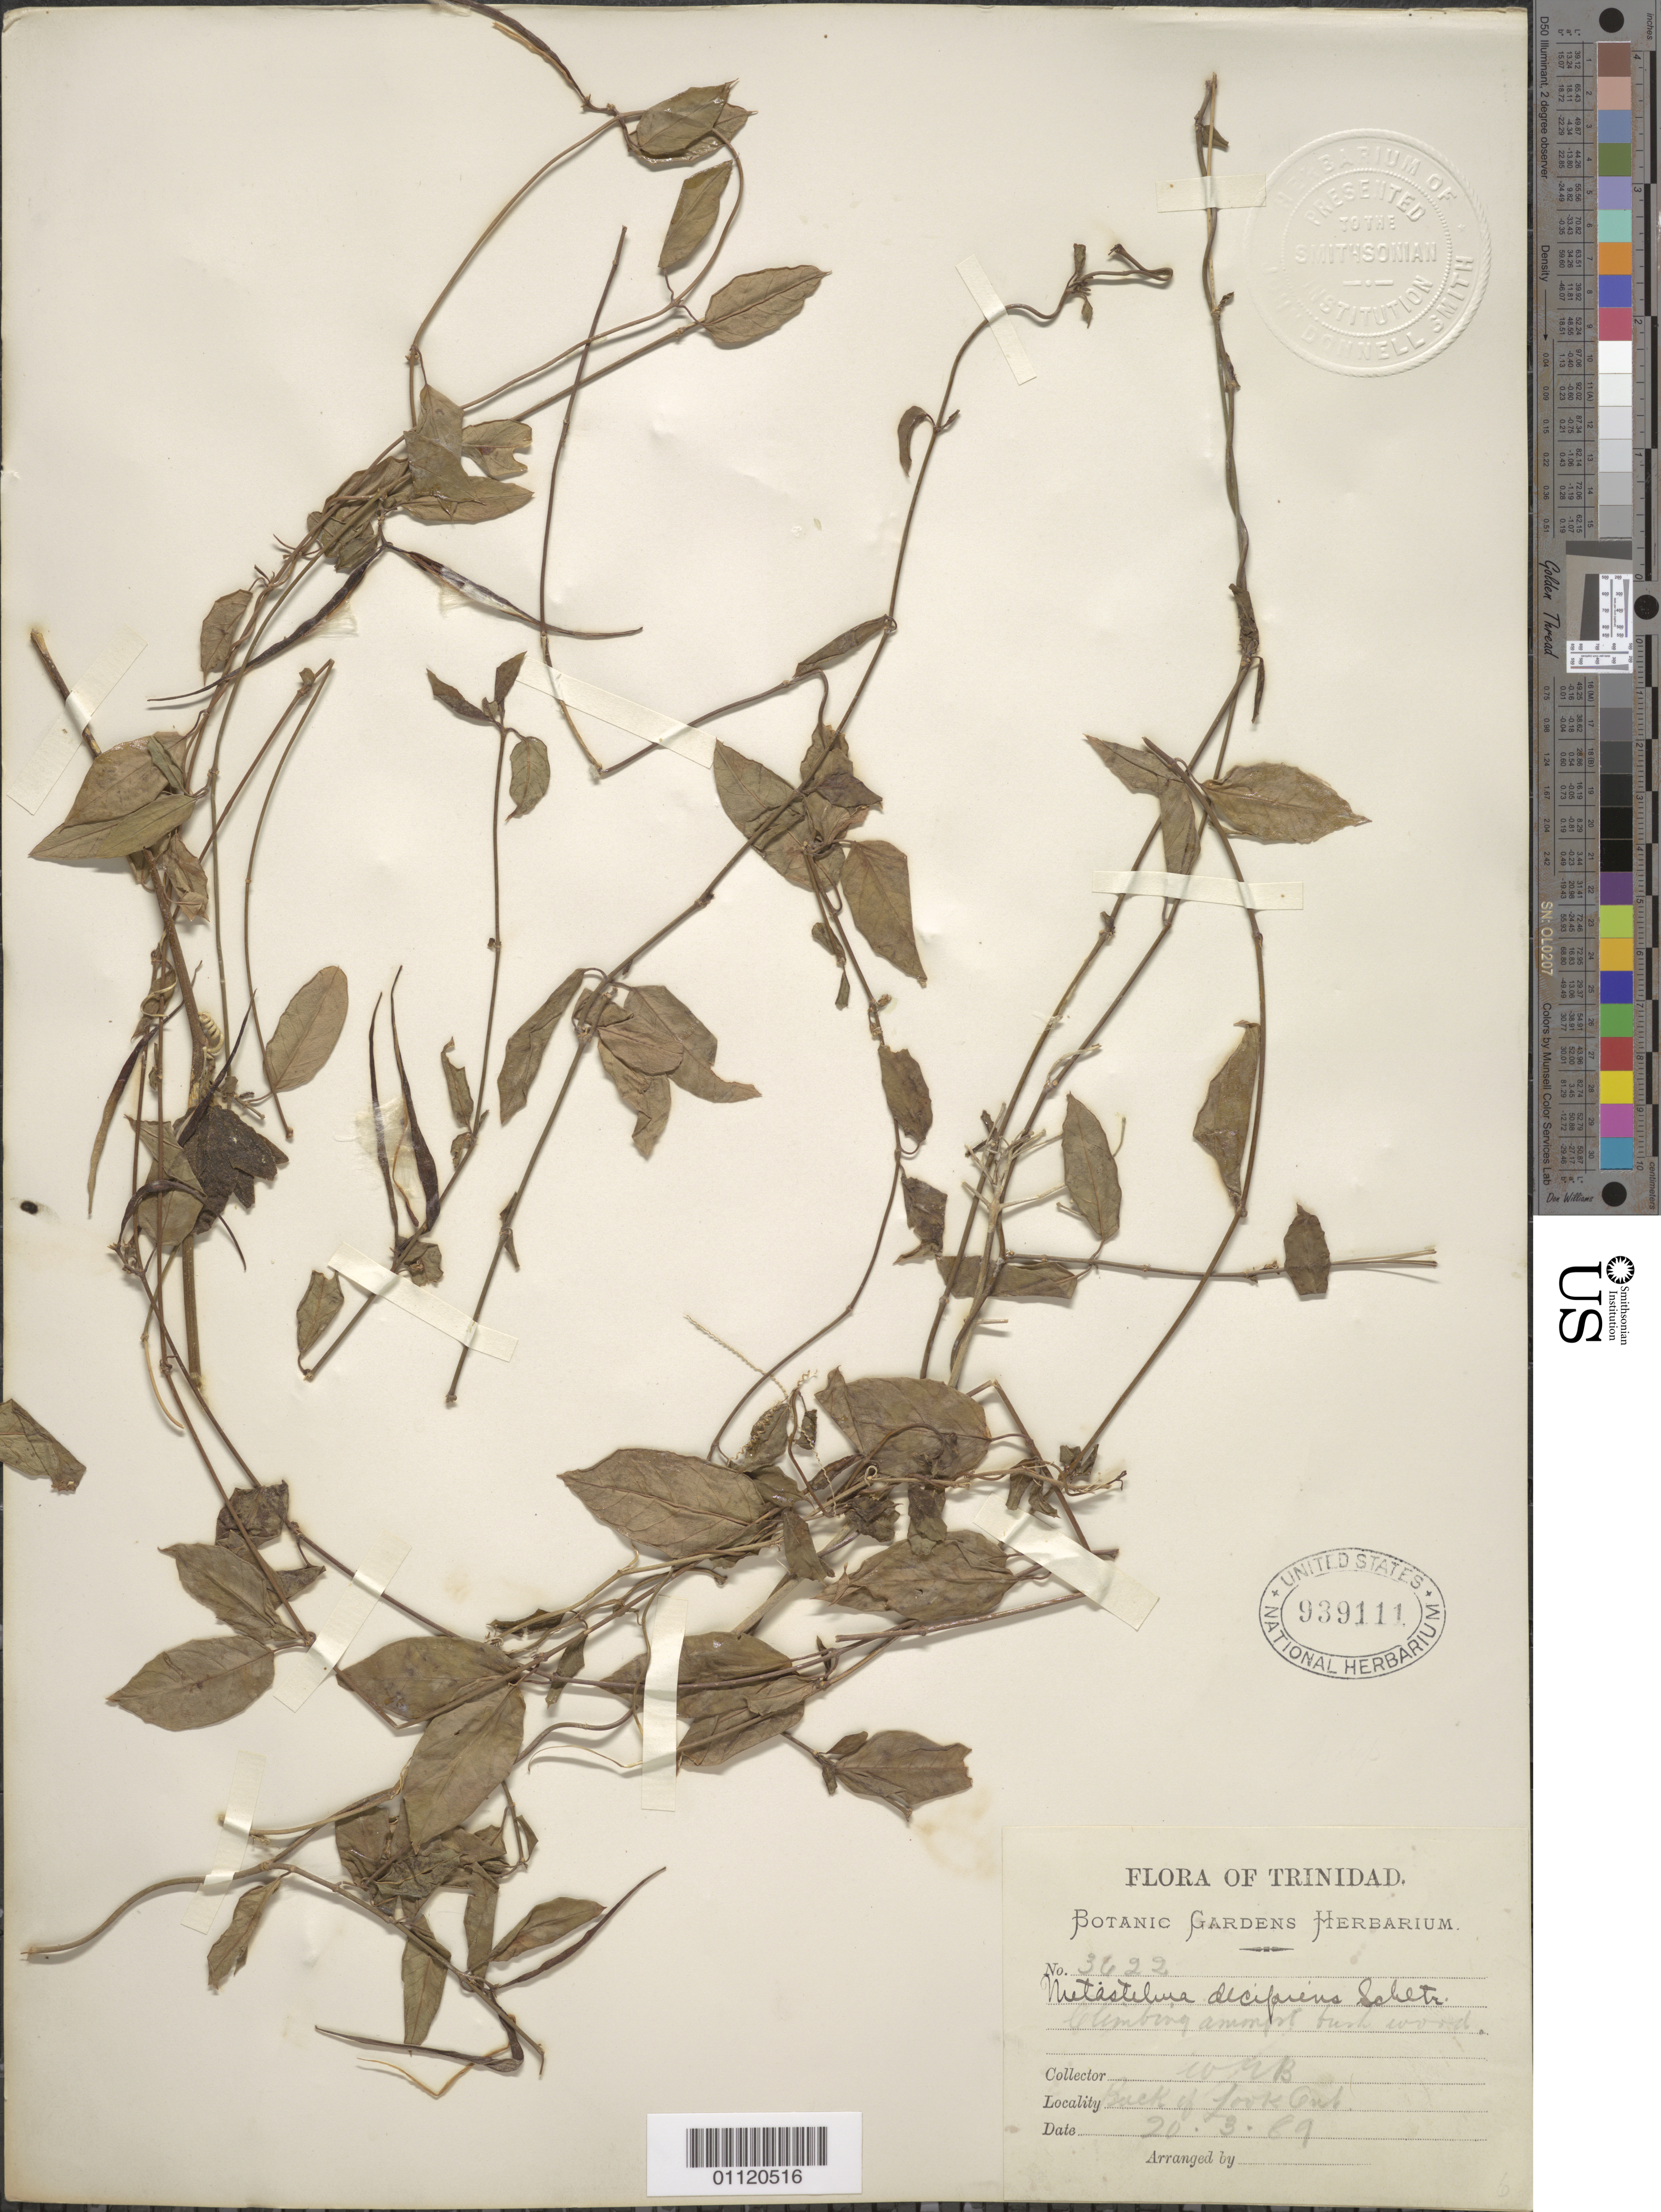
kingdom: Plantae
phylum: Tracheophyta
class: Magnoliopsida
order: Gentianales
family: Apocynaceae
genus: Metastelma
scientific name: Metastelma decipiens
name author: Schltr.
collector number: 3622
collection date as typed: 20 Mar 1889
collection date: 1889-03-20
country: Trinidad and Tobago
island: Trinidad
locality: Back of Look Out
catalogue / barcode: US 939111